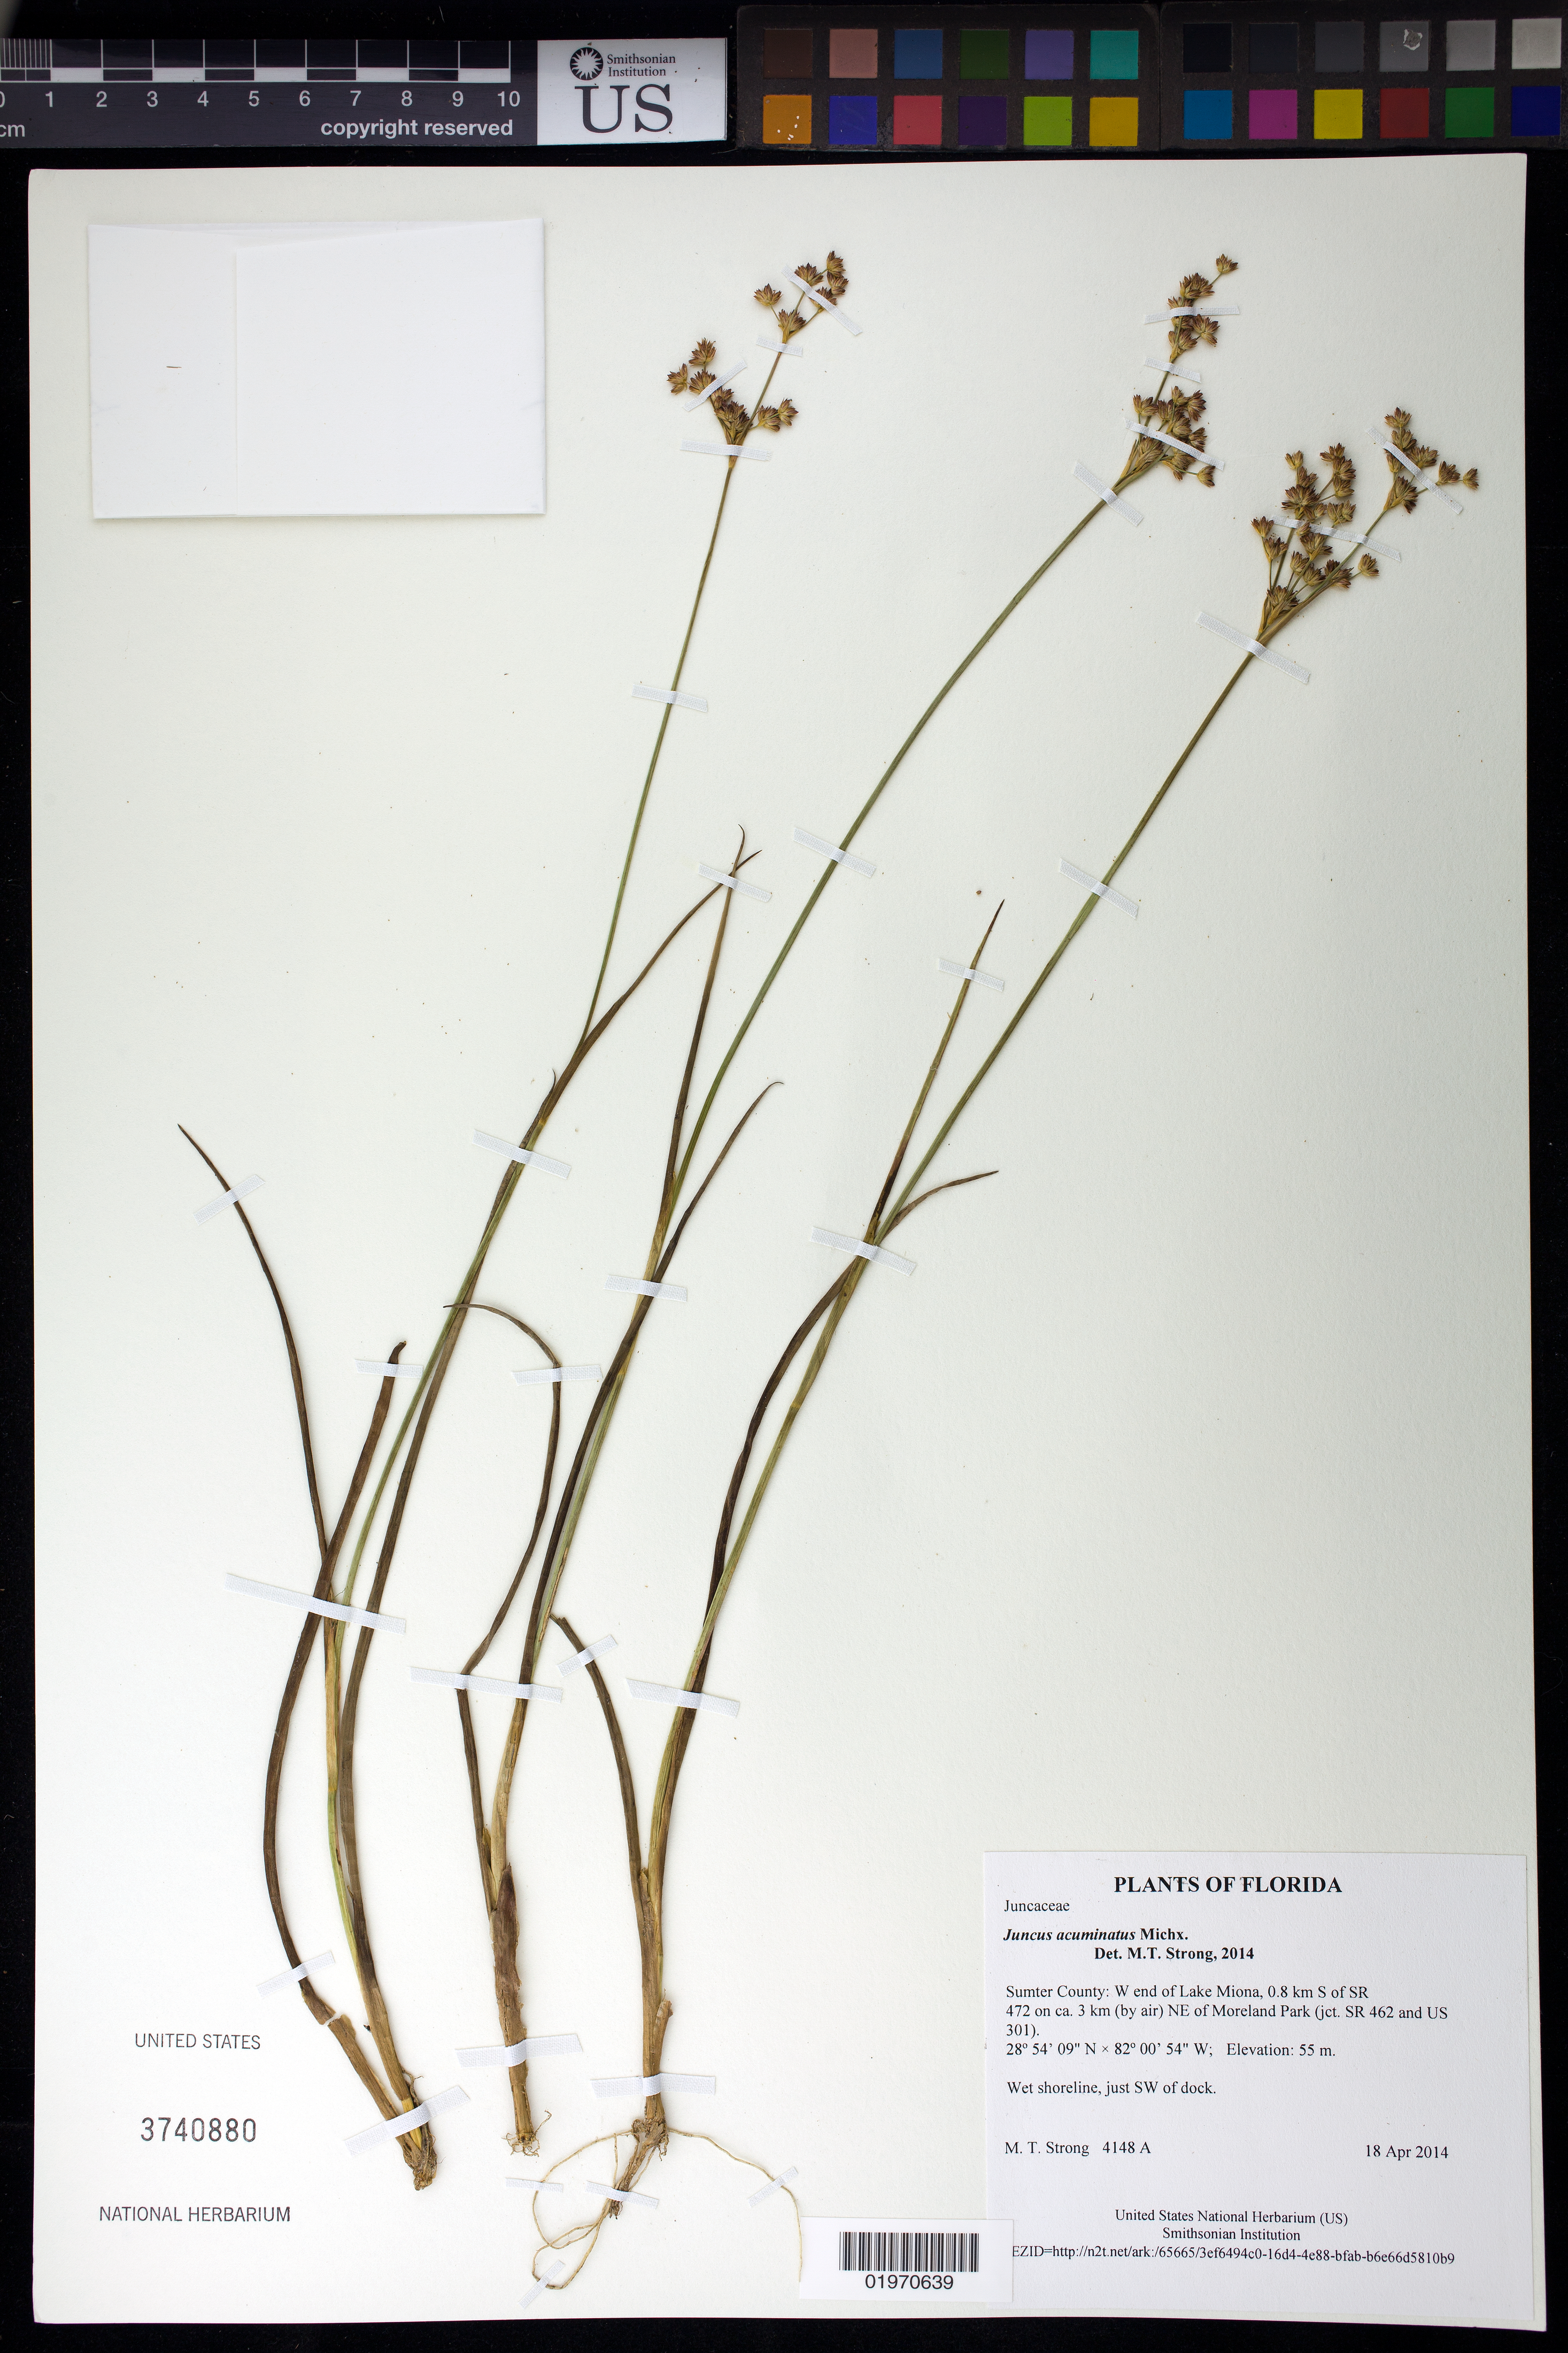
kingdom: Plantae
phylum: Tracheophyta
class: Liliopsida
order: Poales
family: Juncaceae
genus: Juncus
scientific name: Juncus acuminatus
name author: Michx.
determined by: Strong, Mark T., (BOT), Smithsonian Institution - National Museum of Natural History (UNITED STATES)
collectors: M. T. Strong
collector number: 4148 A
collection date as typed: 18 Apr 2014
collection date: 2014-04-18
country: United States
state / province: Florida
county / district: Sumter County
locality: W end of Lake Miona, 0.8 km S of SR 472 on ca. 3 km (by air) NE of Moreland Park (jct. SR 462 and US 301)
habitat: Wet shoreline, just SW of dock.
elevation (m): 55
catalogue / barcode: US 3740880